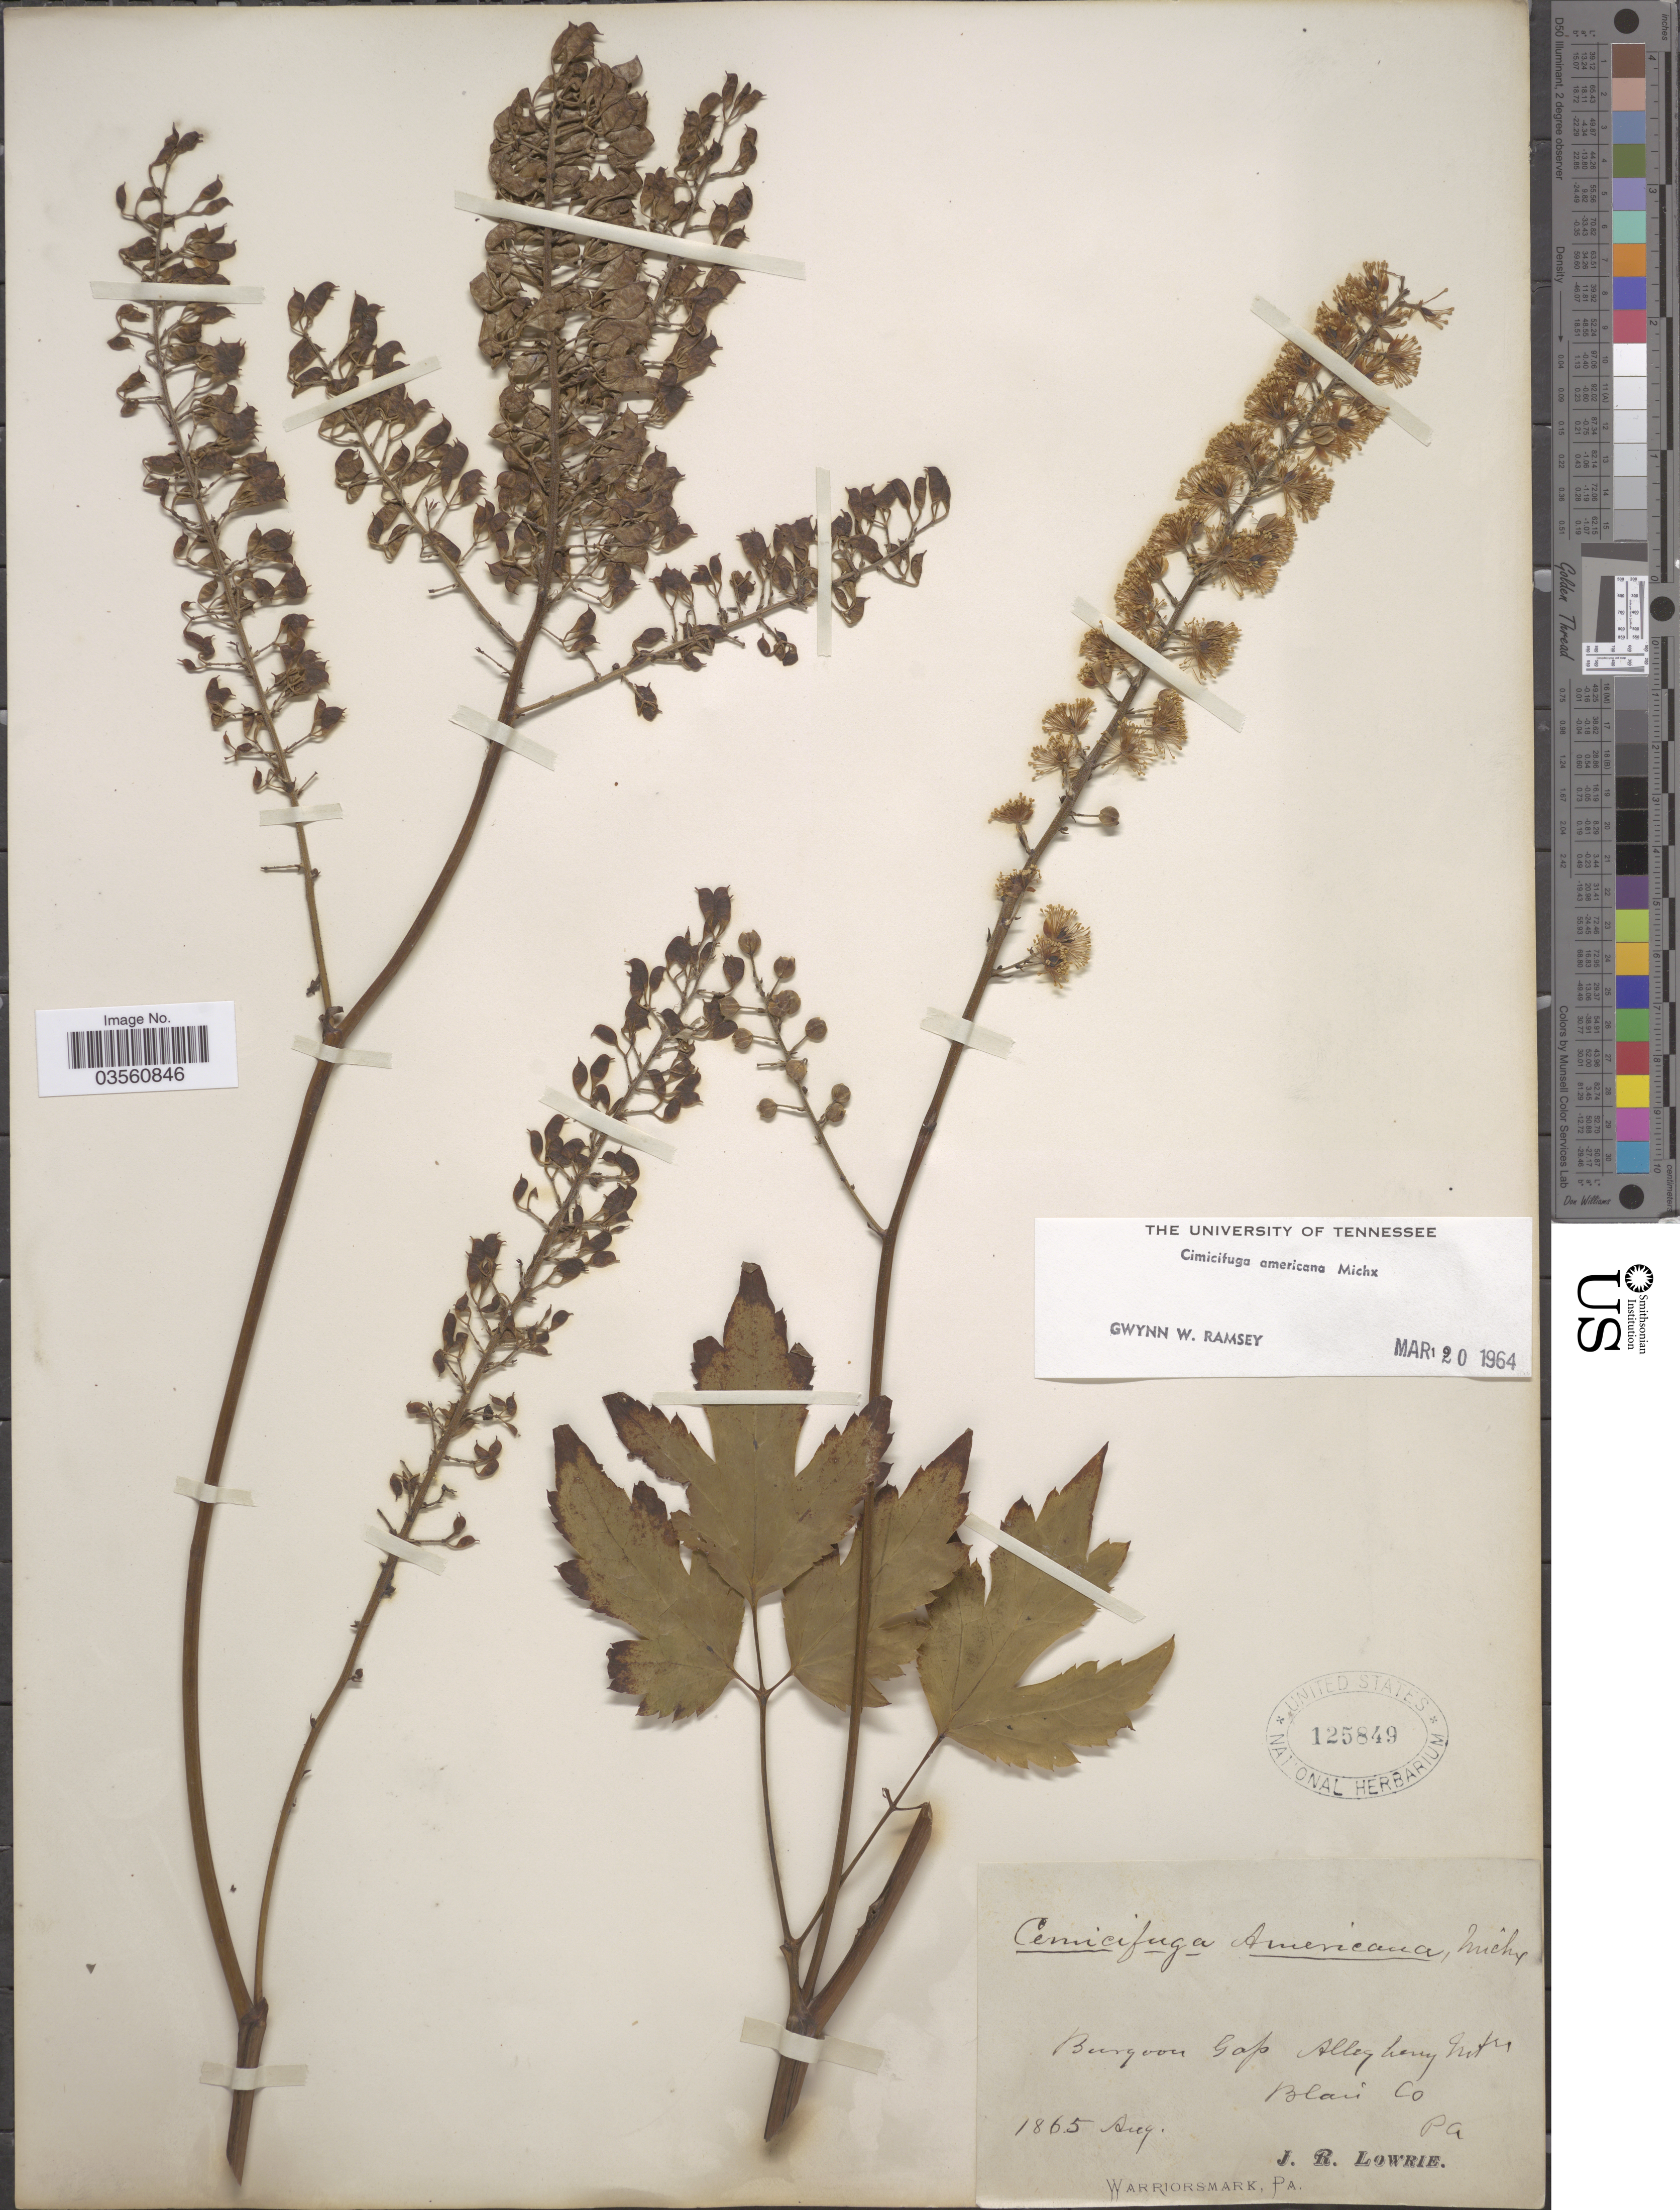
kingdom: Plantae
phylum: Tracheophyta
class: Magnoliopsida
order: Ranunculales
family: Ranunculaceae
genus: Actaea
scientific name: Actaea podocarpa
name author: DC.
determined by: Strong, M. T., (US), Smithsonian Institution - National Museum of Natural History (UNITED STATES)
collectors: J. Lowrie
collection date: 1865-08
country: United States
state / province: Pennsylvania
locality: Burgoon Gap Allegheny Mtn. Blair Co.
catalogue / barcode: US 125849